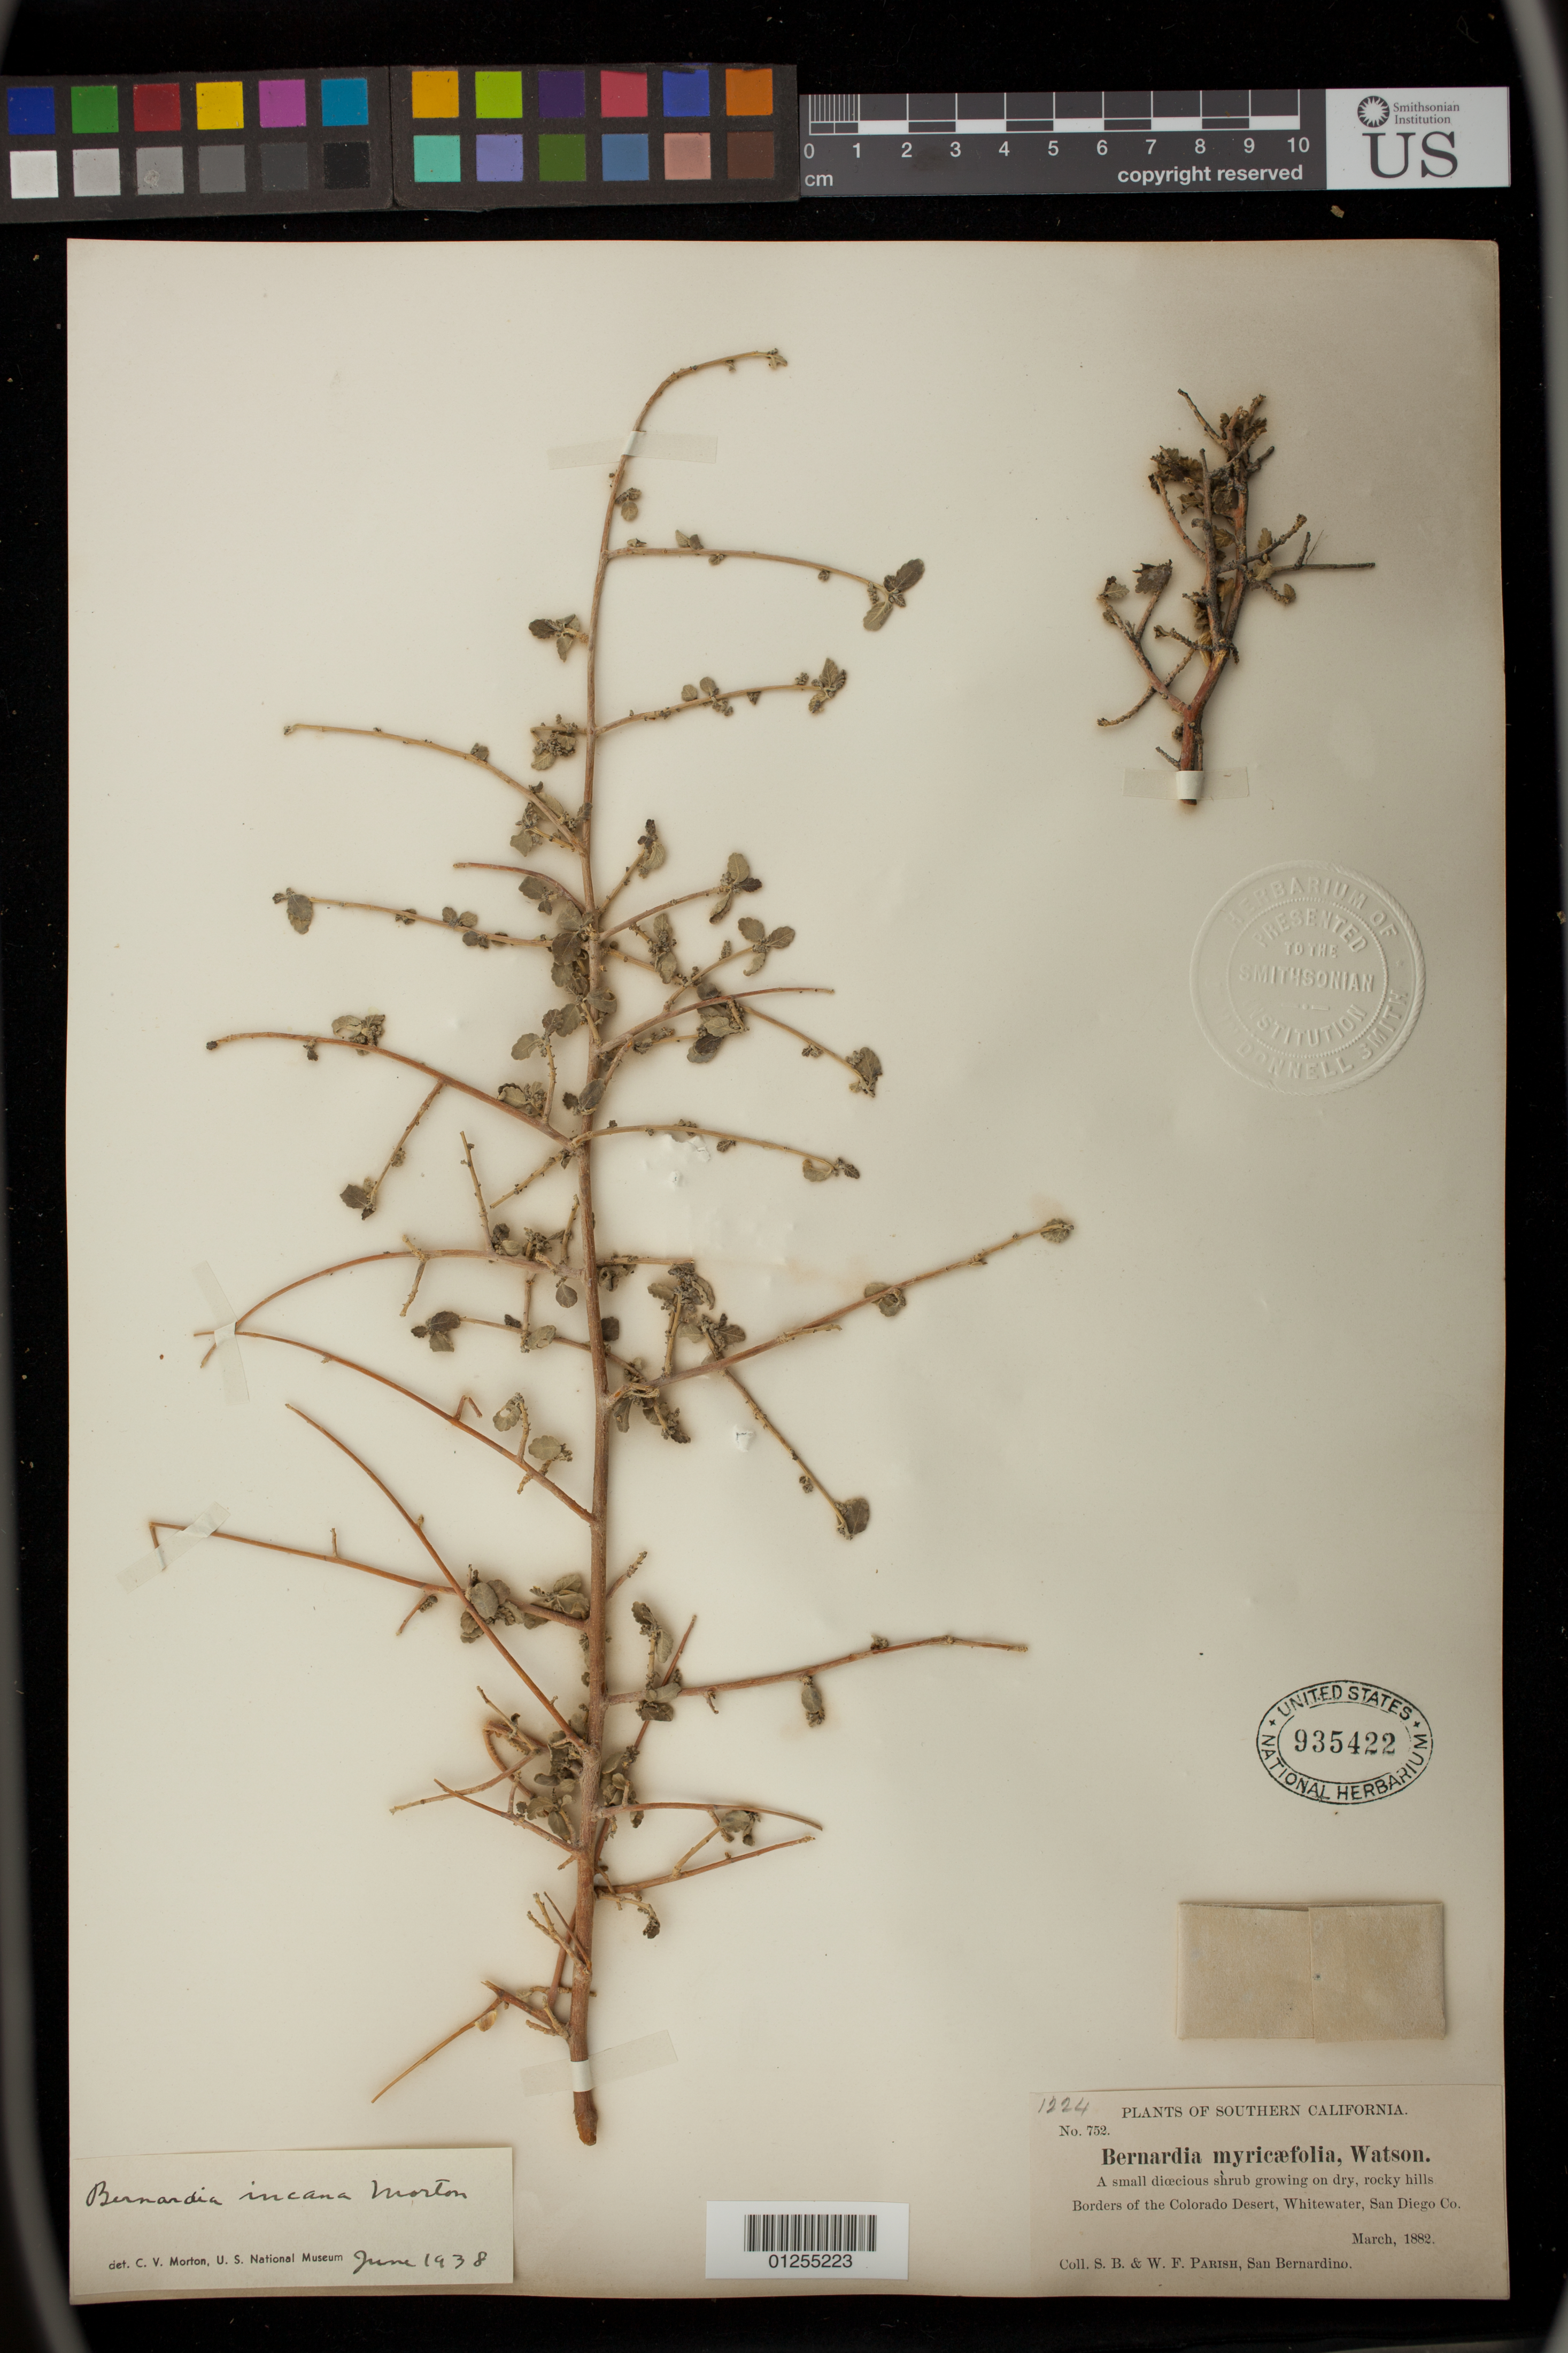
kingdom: Plantae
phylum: Tracheophyta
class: Magnoliopsida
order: Malpighiales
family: Euphorbiaceae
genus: Bernardia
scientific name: Bernardia incana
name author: C.V. Morton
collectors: S. B. Parish & W. F. Parish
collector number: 752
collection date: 1882-03-01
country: United States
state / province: California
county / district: San Diego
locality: Borders of the Colorado Desert, Whitewater.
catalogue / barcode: US 935422